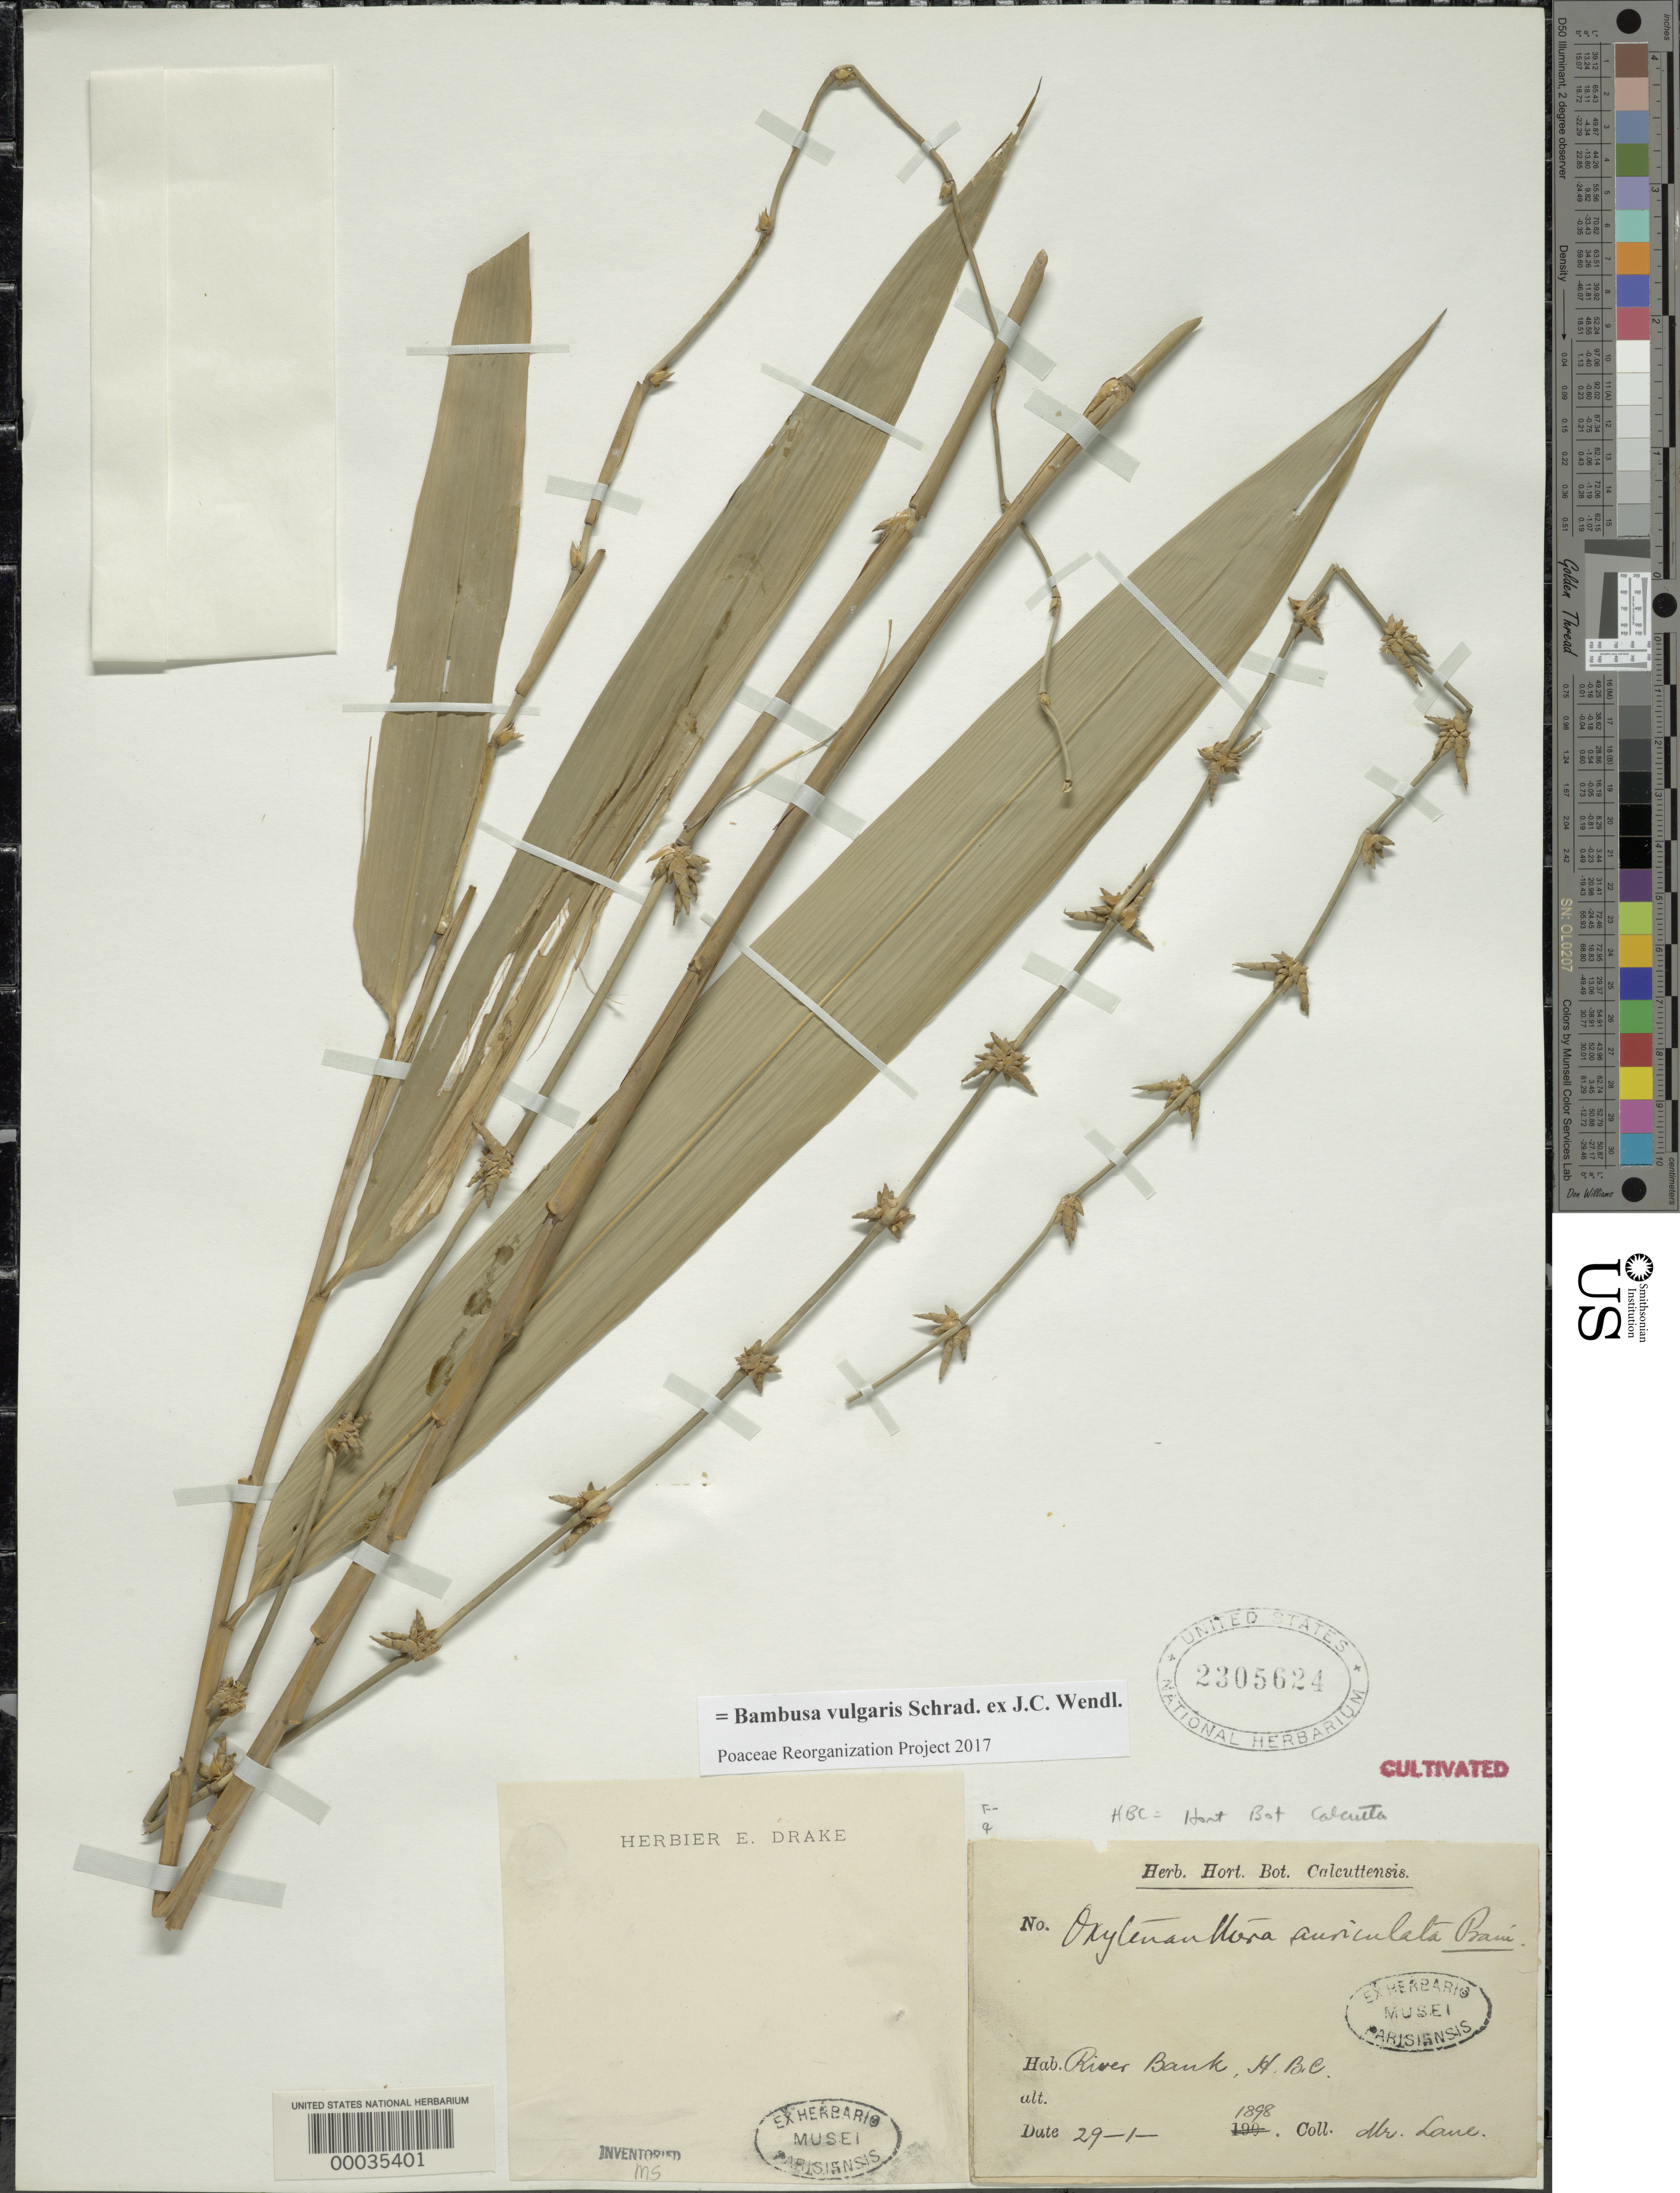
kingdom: Plantae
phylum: Tracheophyta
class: Liliopsida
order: Poales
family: Poaceae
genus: Bambusa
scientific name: Bambusa vulgaris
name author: Schrad. ex J.C. Wendl.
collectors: Lane, --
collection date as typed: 29 Jan 1898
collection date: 1898-01-29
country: India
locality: Calcutta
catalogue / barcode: US 2305624